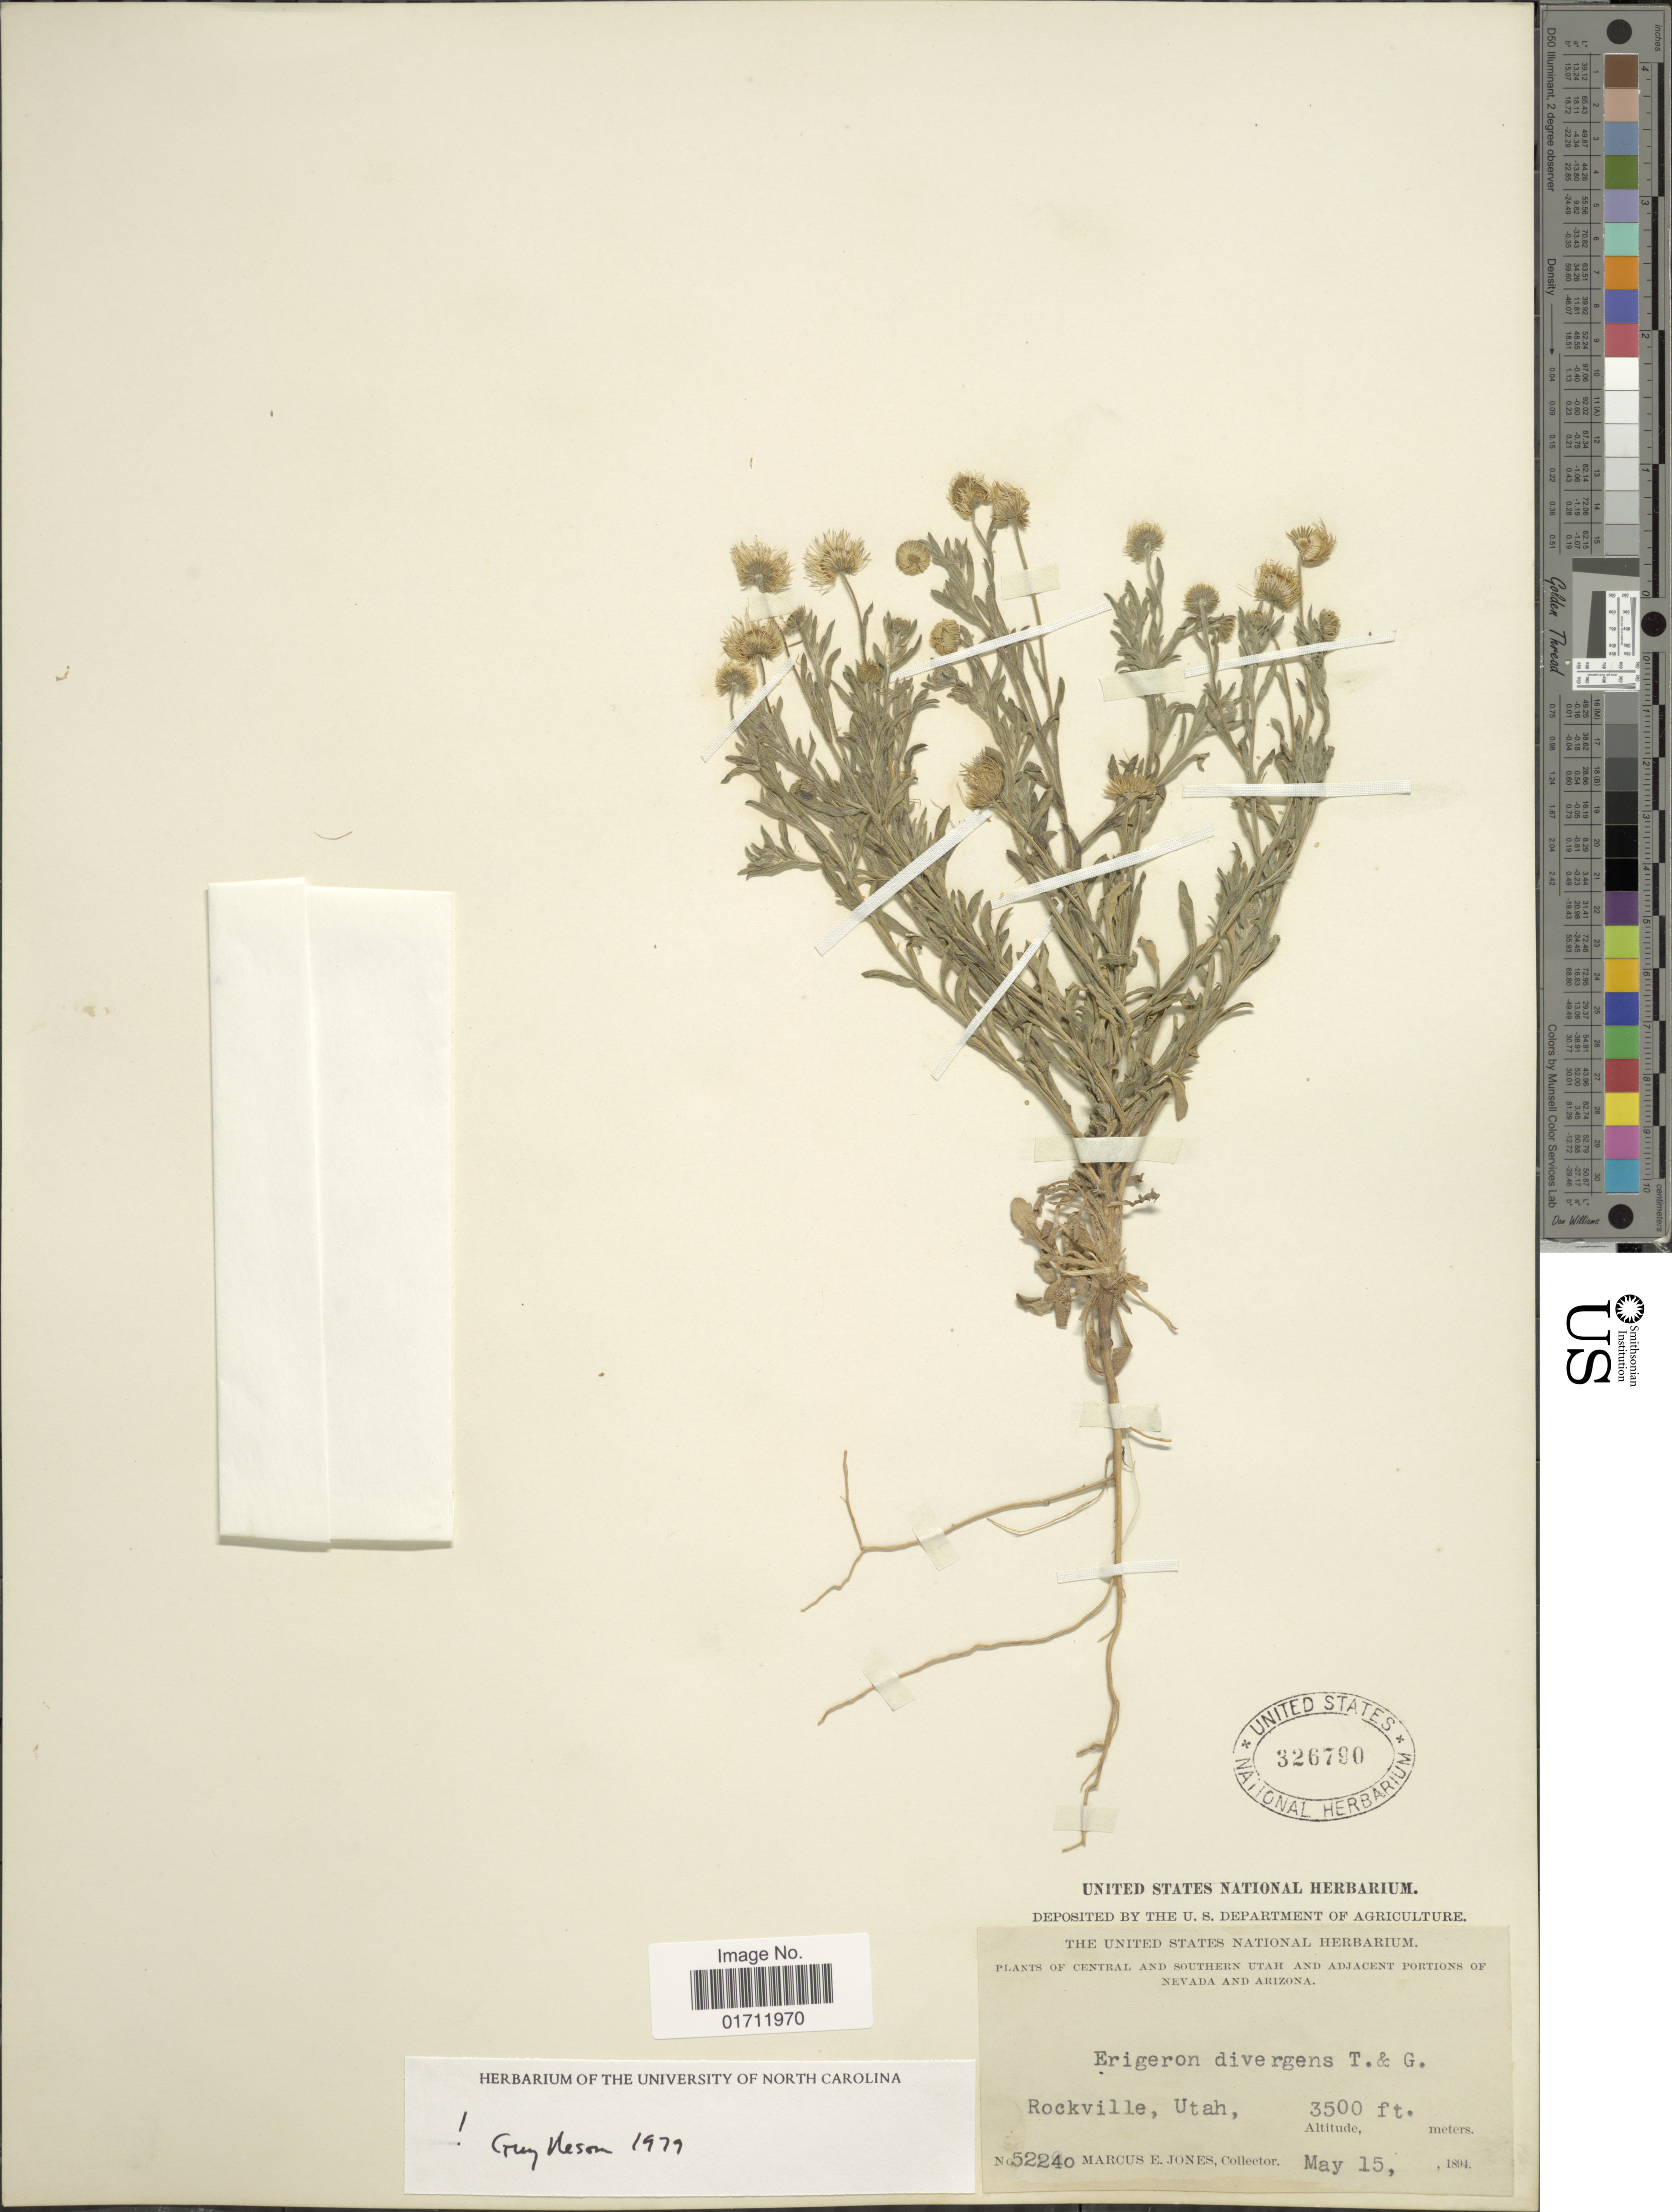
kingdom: Plantae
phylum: Tracheophyta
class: Magnoliopsida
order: Asterales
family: Asteraceae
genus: Erigeron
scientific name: Erigeron divergens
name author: Torr. & A. Gray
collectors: M. E. Jones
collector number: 52240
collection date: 1894-05-15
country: United States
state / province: Utah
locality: Central and Southern Utah and Adjacent portions of Nevada and Arizona, Rockville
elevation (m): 1067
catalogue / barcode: US 326790